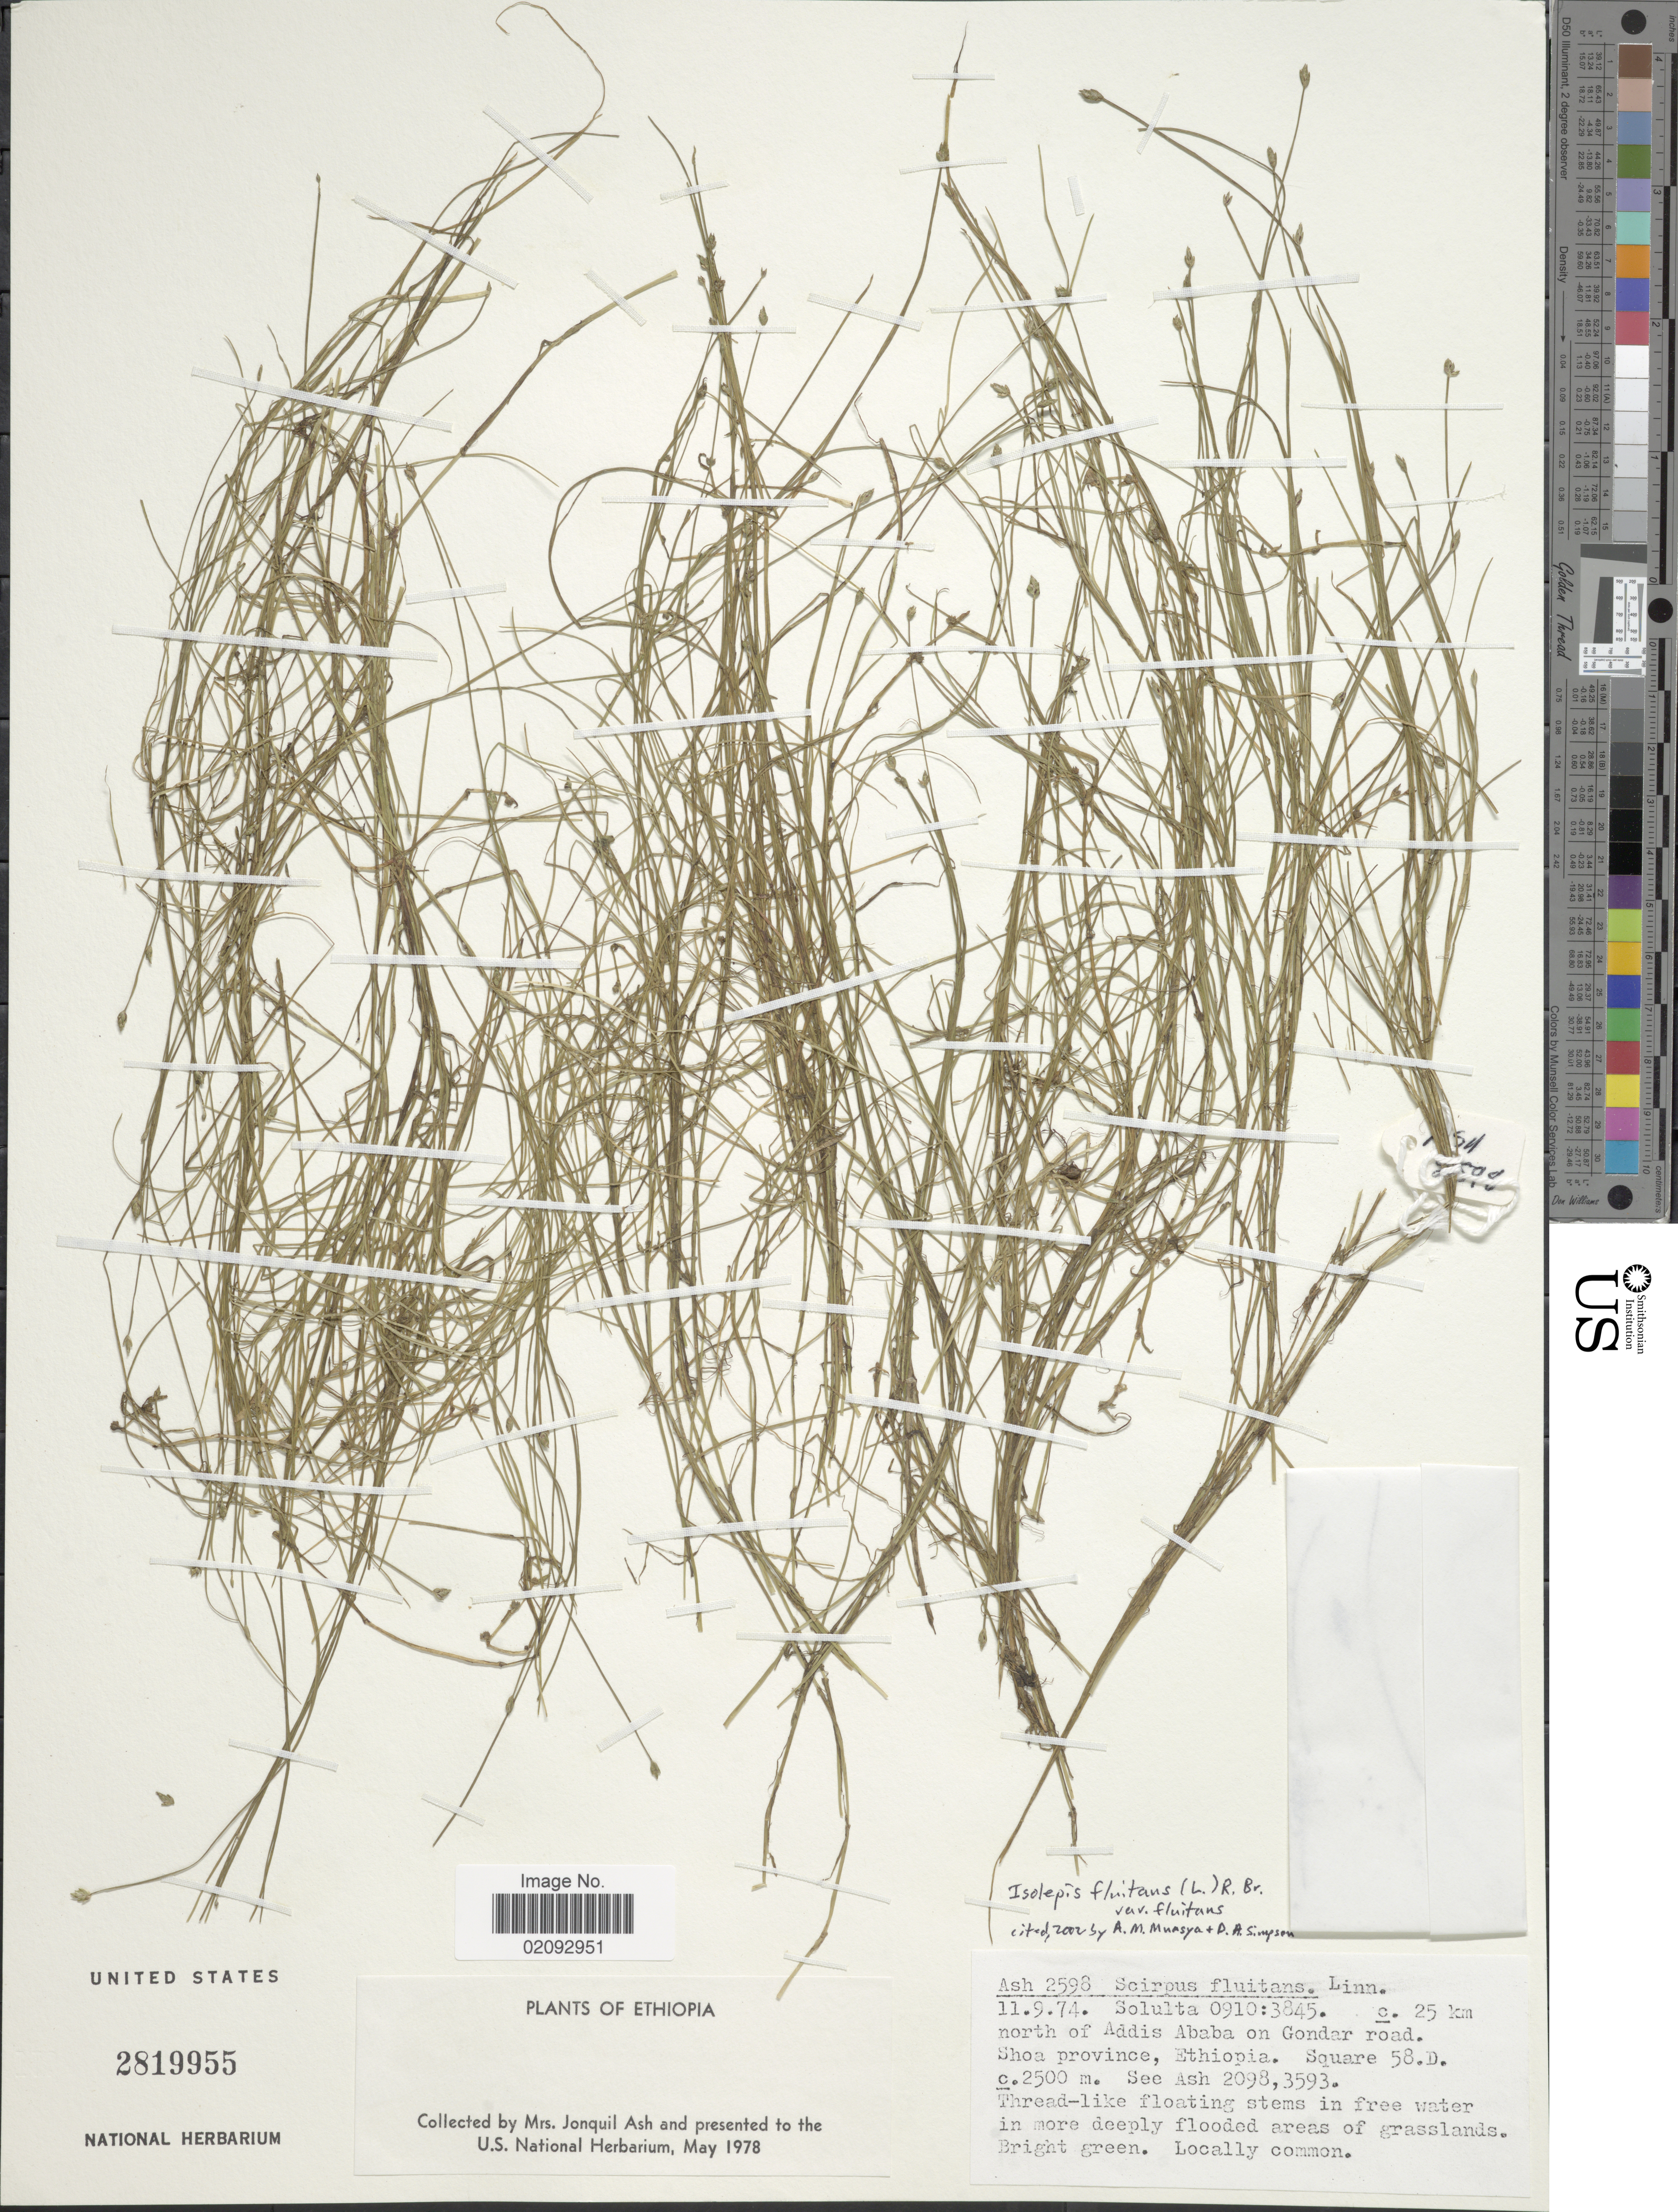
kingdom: Plantae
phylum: Tracheophyta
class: Liliopsida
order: Poales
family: Cyperaceae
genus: Isolepis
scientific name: Isolepis fluitans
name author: (L.) R. Br.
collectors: -. Ash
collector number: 2598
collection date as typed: Transcribed d/m/y: 11/9/74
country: Ethiopia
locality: C.25 km north of Addis Ababa on Gondar road. Shoa province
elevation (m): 2500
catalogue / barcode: US 2819955